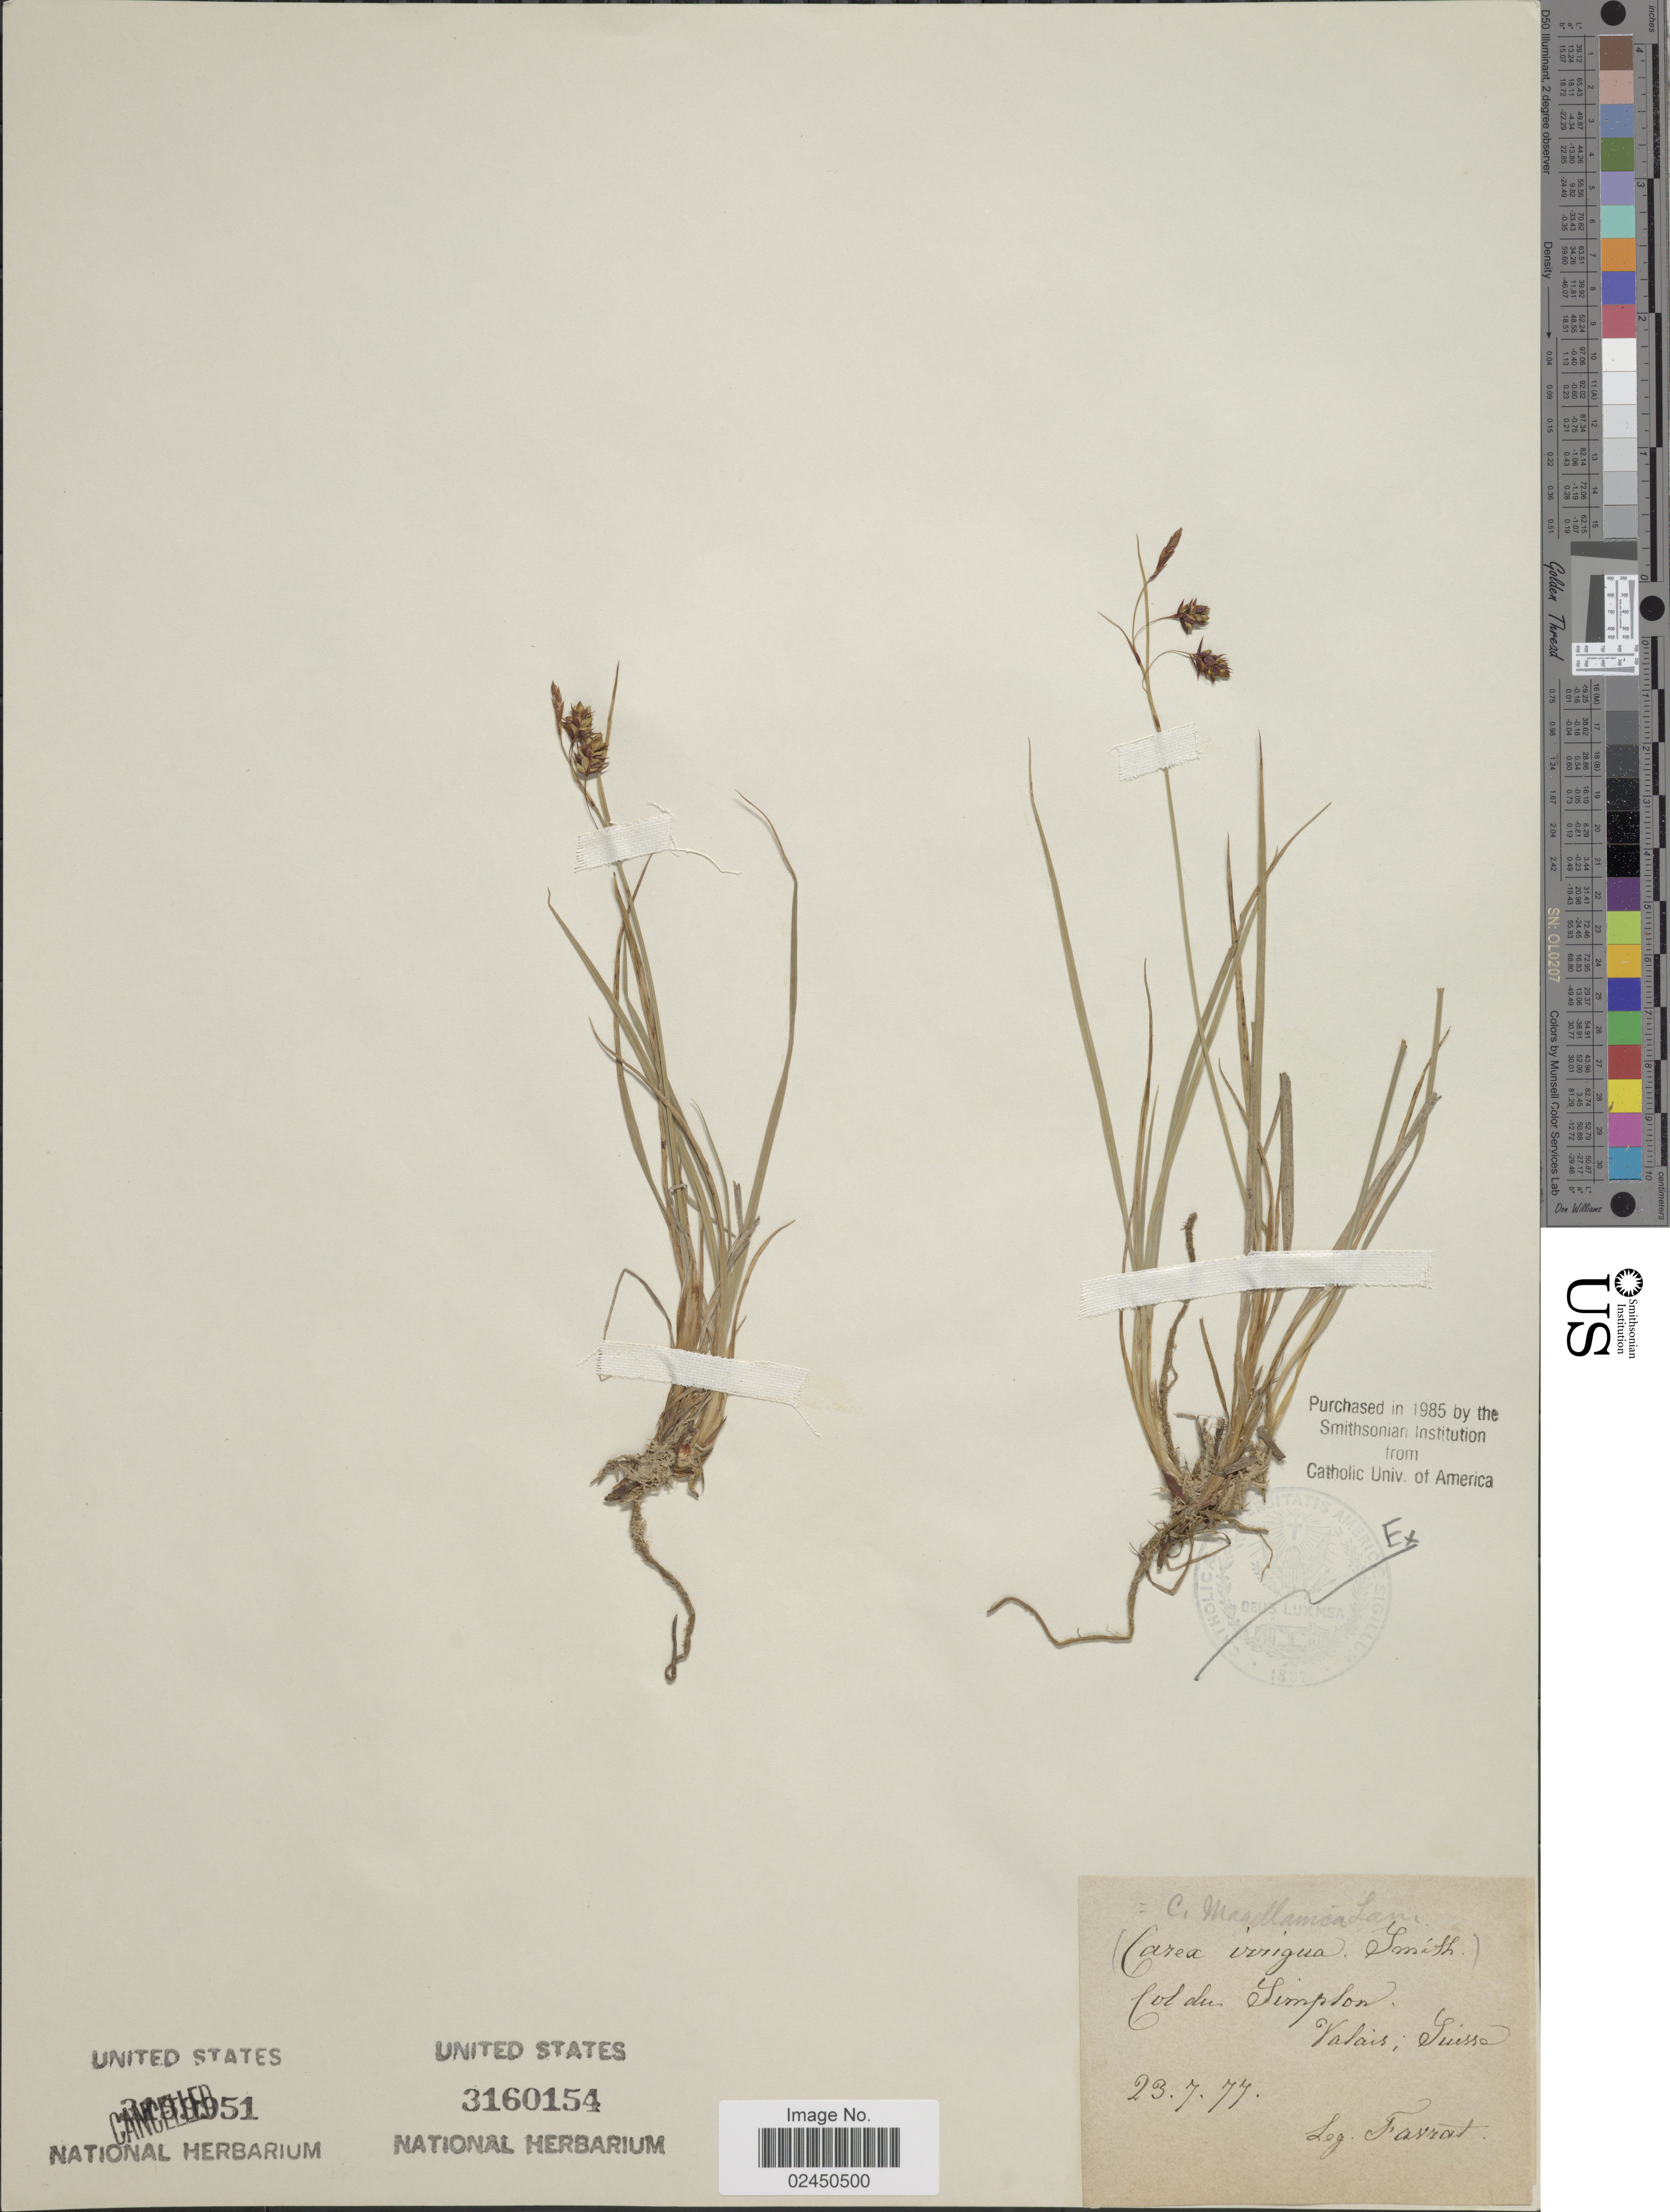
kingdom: Plantae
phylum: Tracheophyta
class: Liliopsida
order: Poales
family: Cyperaceae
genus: Carex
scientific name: Carex magellanica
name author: Lam.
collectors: L. Favrat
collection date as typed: Transcribed d/m/y: 23/7/77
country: Switzerland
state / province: Valais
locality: Col du Simpson. Suisse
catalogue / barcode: US 3160154